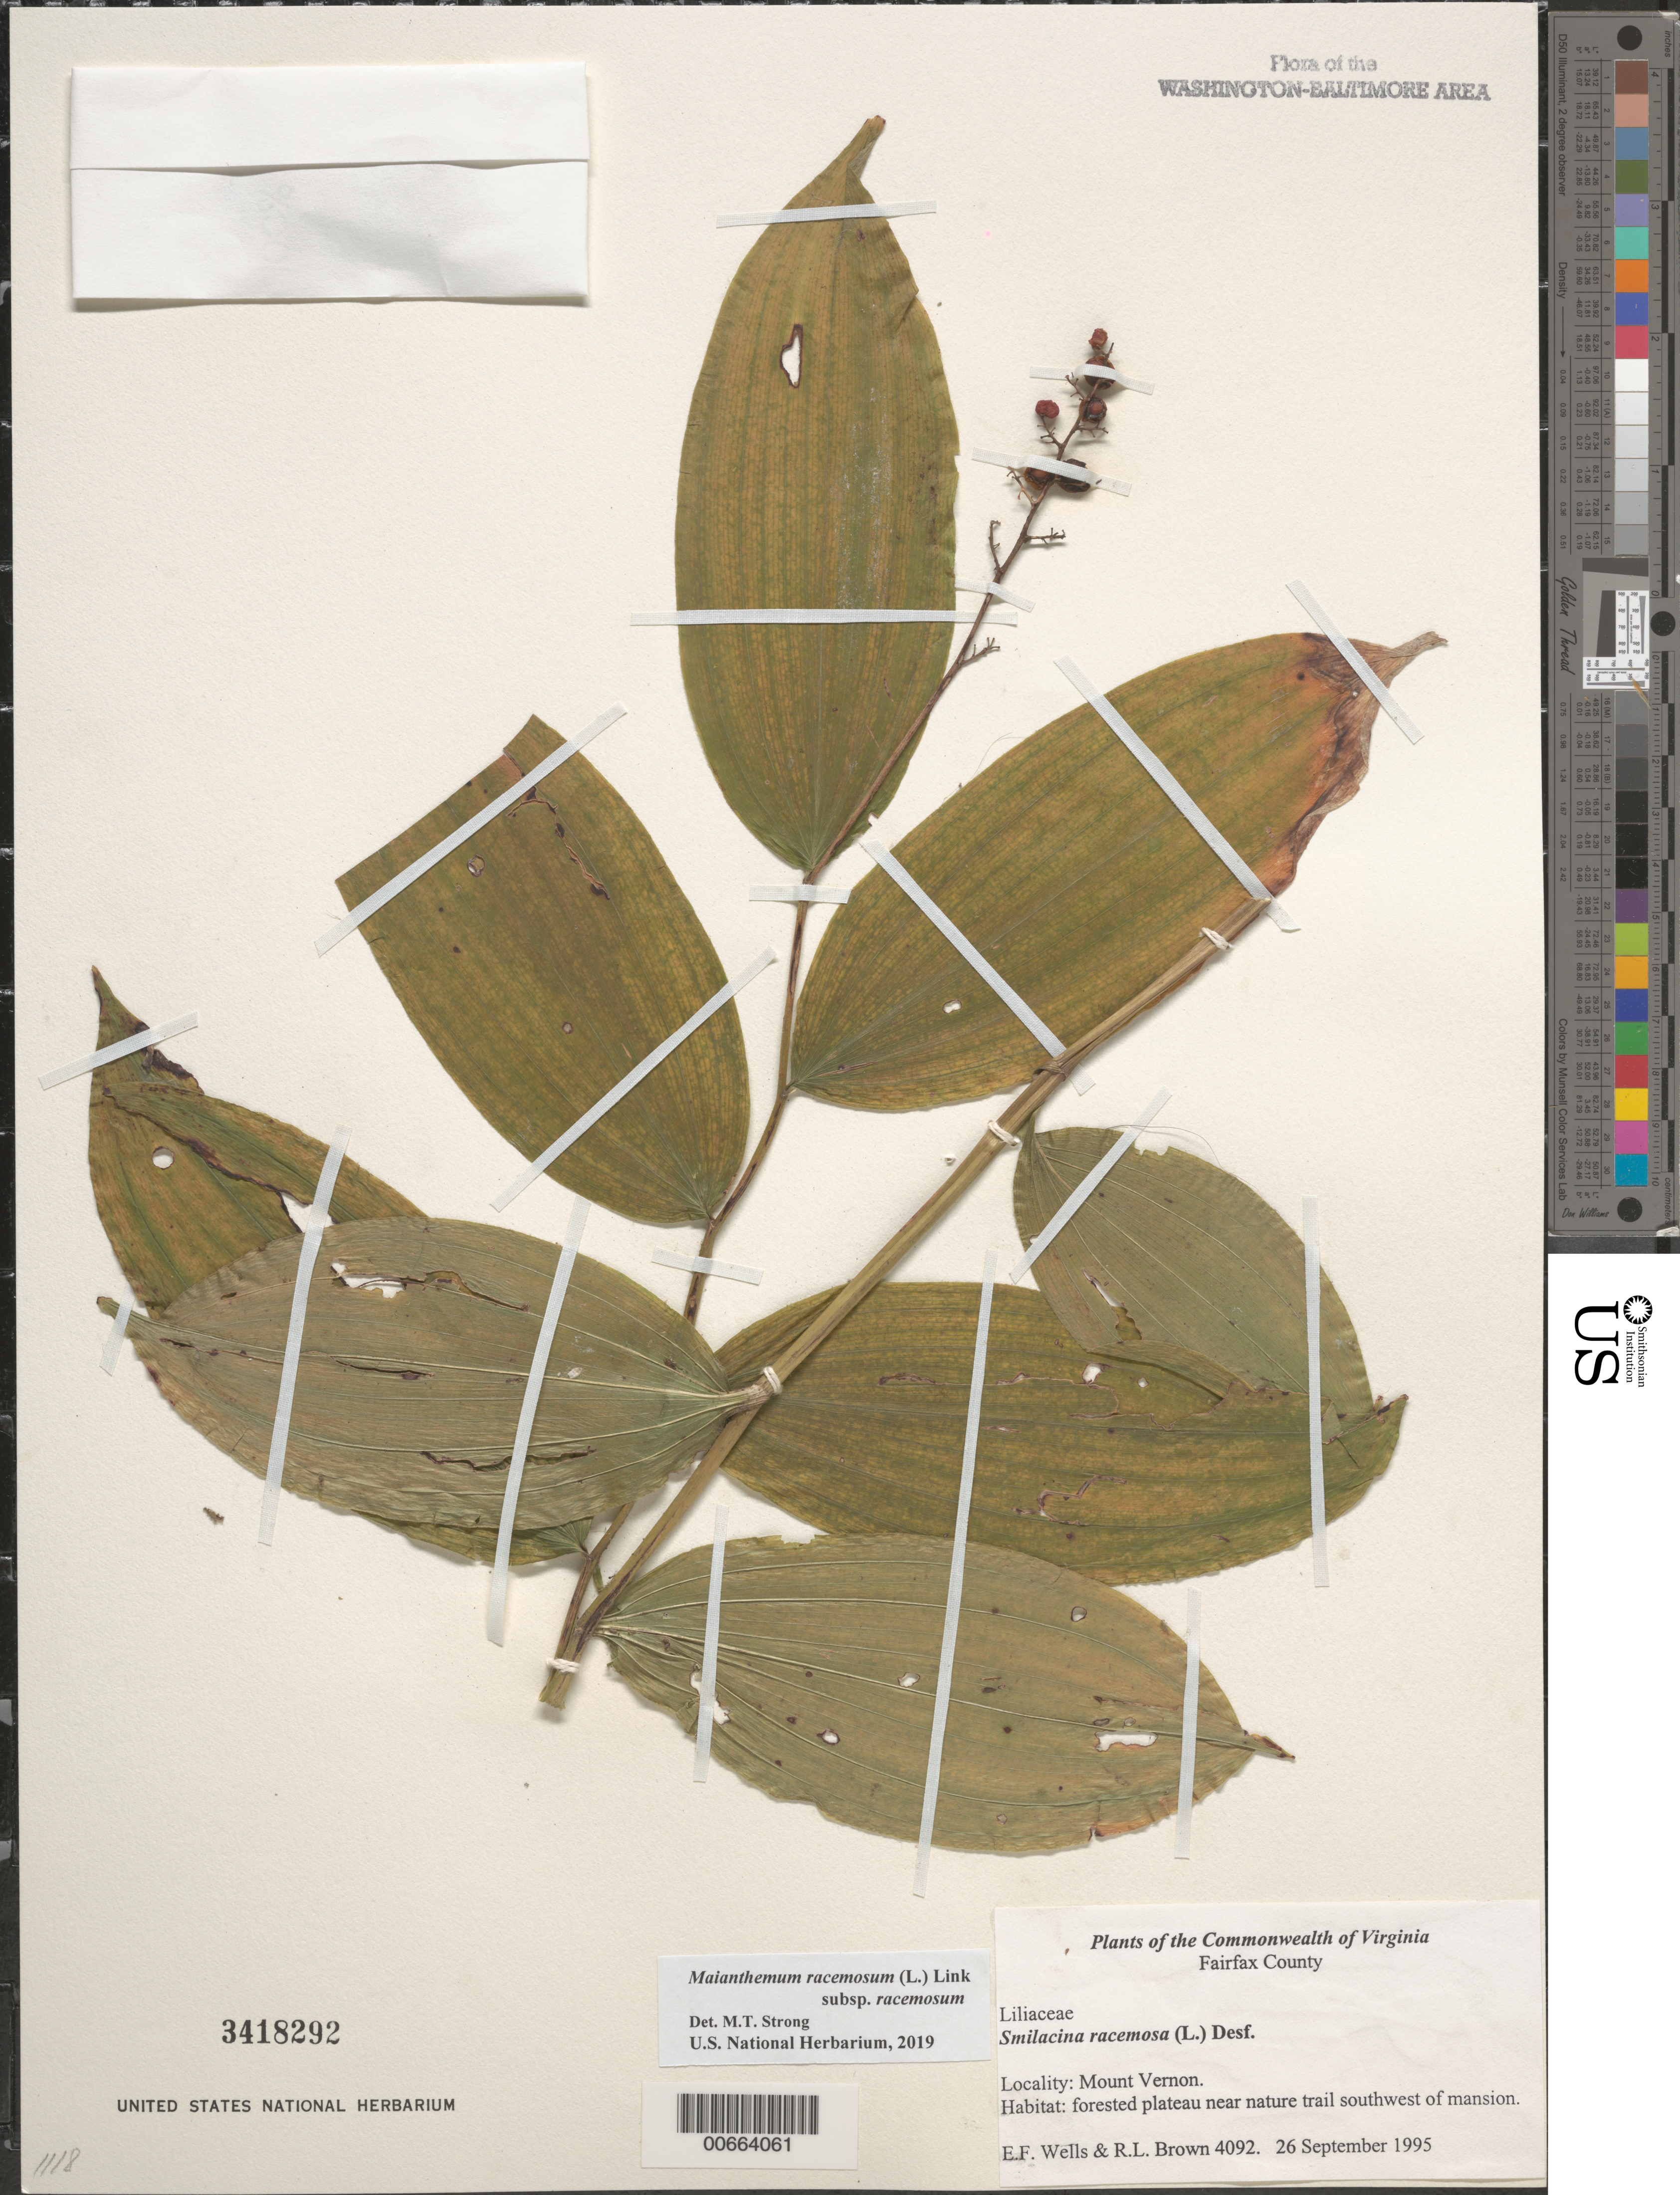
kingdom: Plantae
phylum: Tracheophyta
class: Liliopsida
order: Asparagales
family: Asparagaceae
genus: Maianthemum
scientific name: Maianthemum racemosum subsp. racemosum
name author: (L.) Link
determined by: Strong, Mark T., (BOT), Smithsonian Institution - National Museum of Natural History (UNITED STATES)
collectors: E. F. Wells & R. L. Brown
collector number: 4092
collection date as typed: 03 Jun 1995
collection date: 1995-06-03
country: United States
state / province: Virginia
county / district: Fairfax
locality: Mount Vernon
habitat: forested plateau near nature trail southwest of mansion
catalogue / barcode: US 3418292